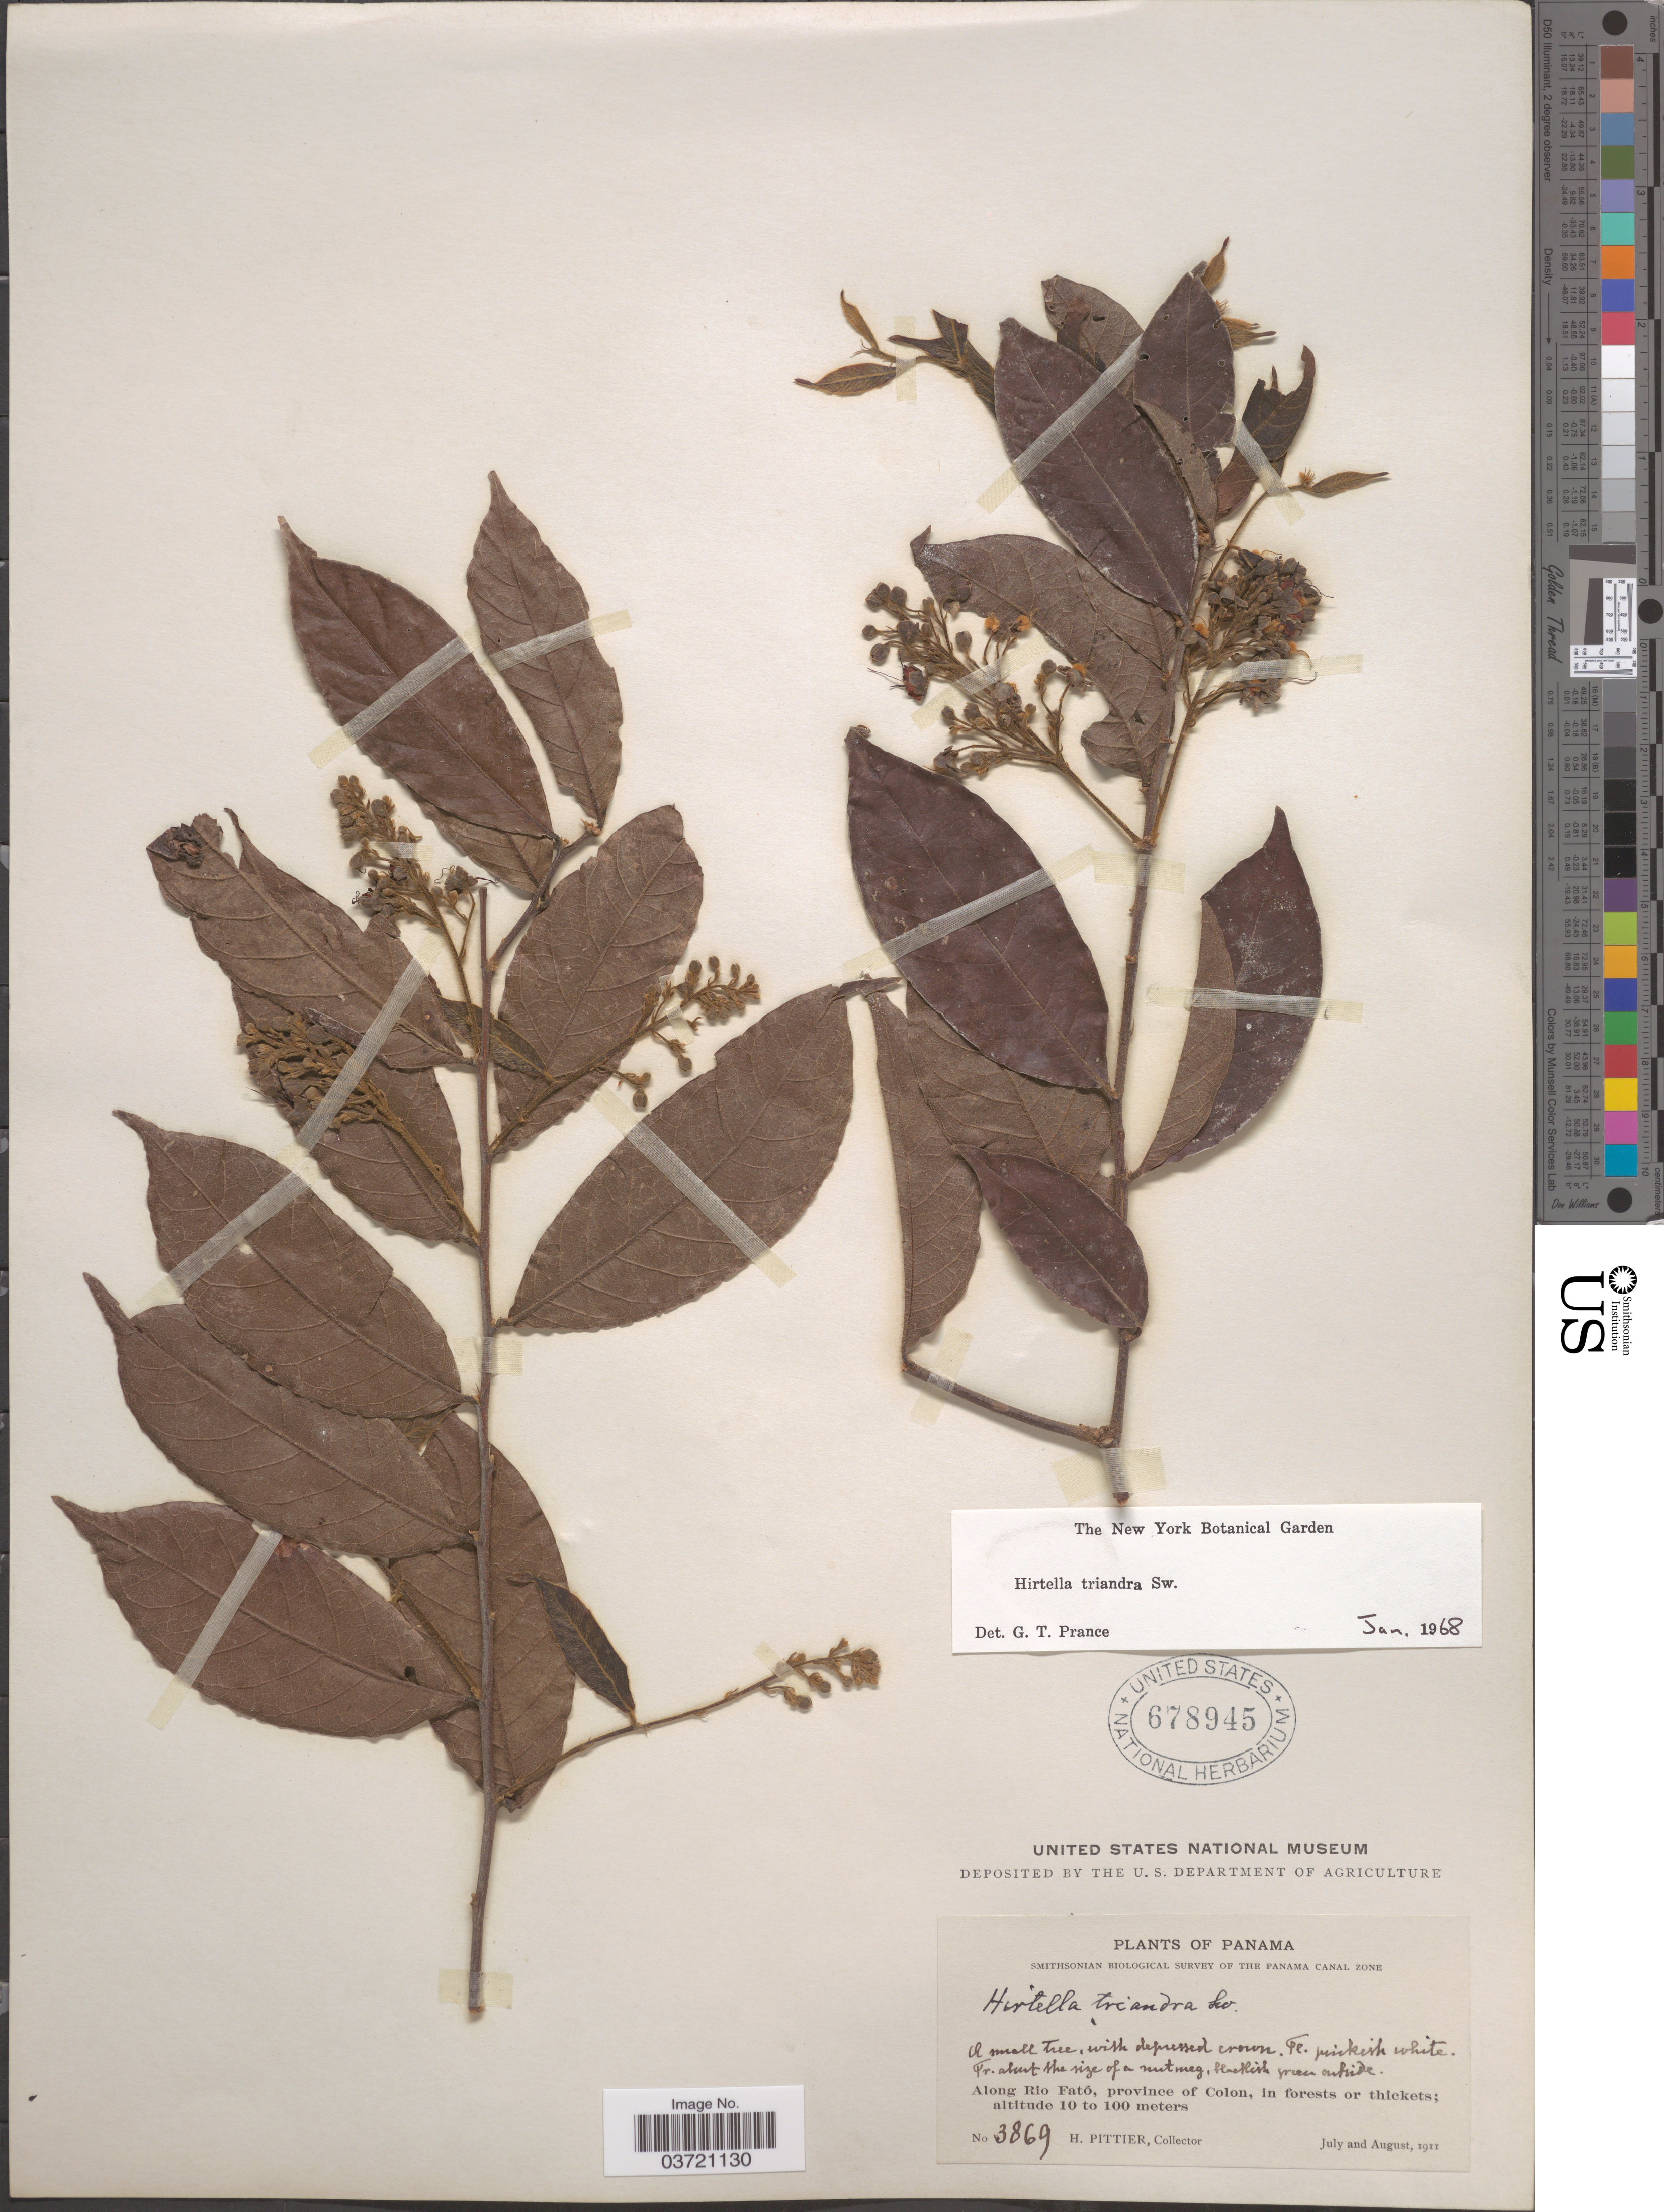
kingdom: Plantae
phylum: Tracheophyta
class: Magnoliopsida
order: Malpighiales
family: Chrysobalanaceae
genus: Hirtella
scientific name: Hirtella triandra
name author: Sw.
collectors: H. F. Pittier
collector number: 3869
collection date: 1911-07/1911-08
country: Panama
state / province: Colón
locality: Along Rio Fató.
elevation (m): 10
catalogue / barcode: US 678945